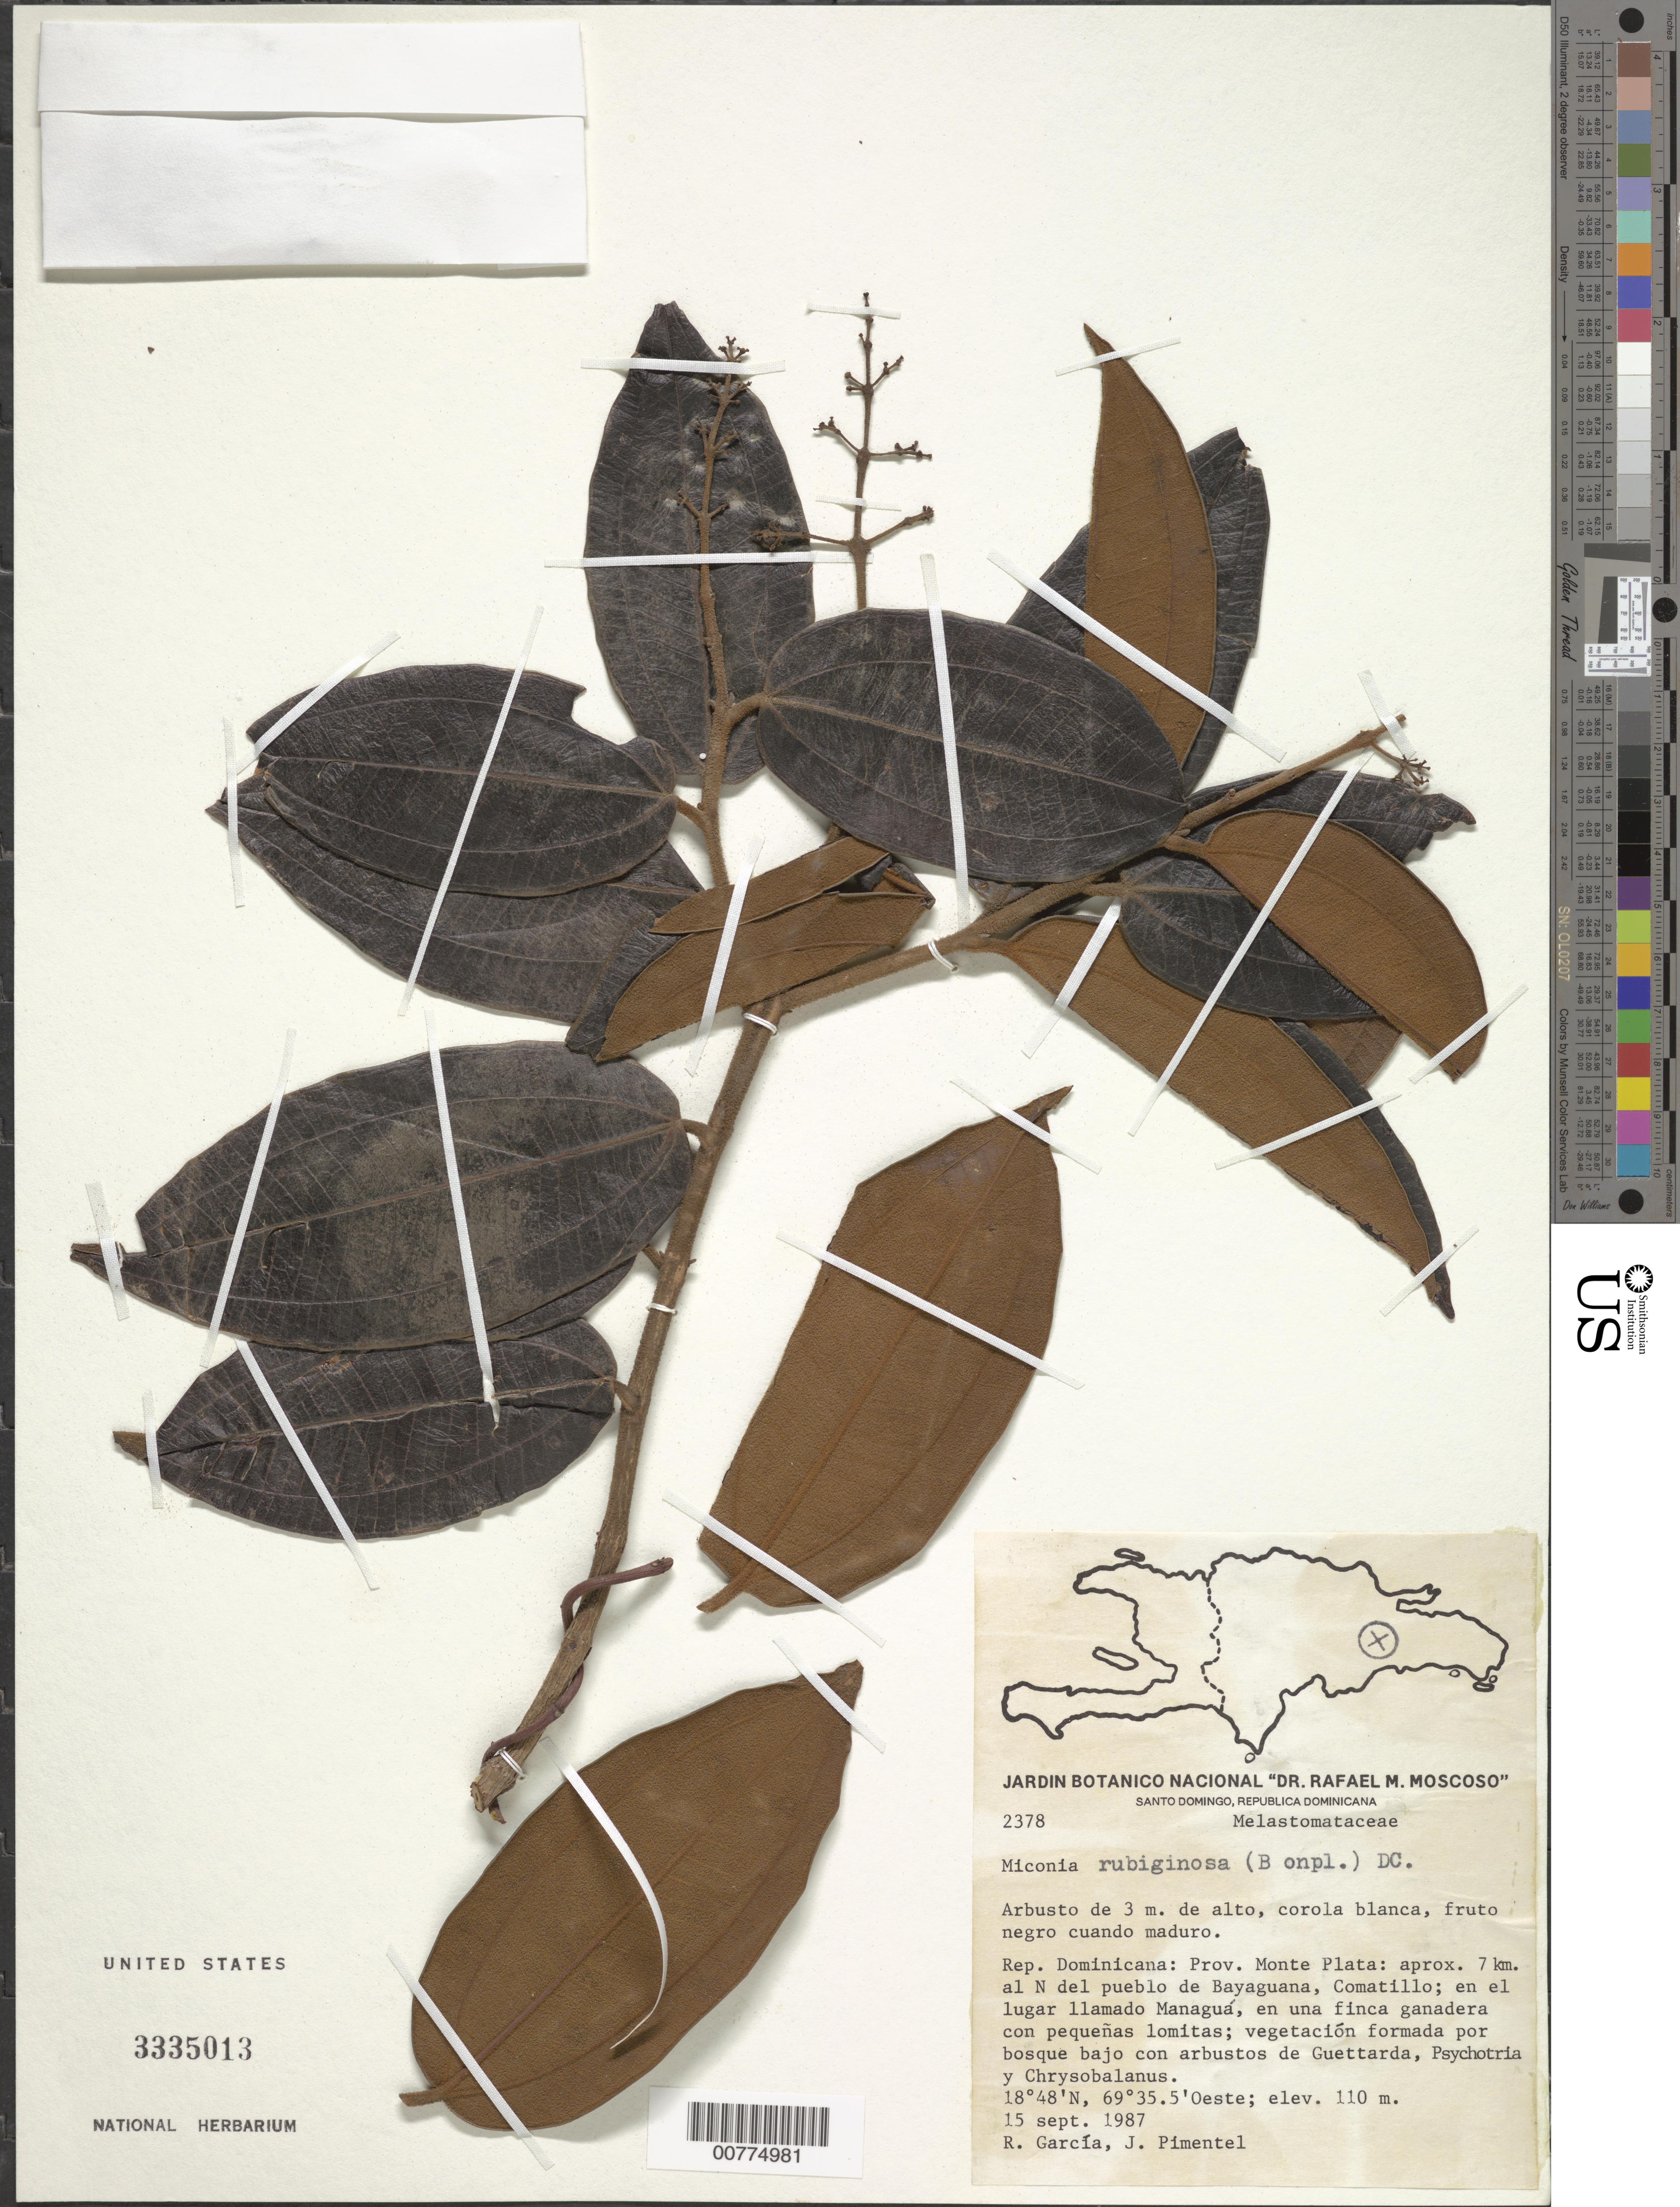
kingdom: Plantae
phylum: Tracheophyta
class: Magnoliopsida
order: Myrtales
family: Melastomataceae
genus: Miconia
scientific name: Miconia rubiginosa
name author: (Bonpl.) DC.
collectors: R. G. García & J. Pimentel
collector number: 2378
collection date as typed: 15 Sep 1987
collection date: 1987-09-15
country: Dominican Republic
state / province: Monte Plata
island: Hispaniola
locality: Aprox. 7 km N of Bayaguana town, Comatillo, in the place called Managuá, in a cattle-raising property with small hills.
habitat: Vegetation formed by low forest with shrubs of Guettarda, Psychotria and Chrysobalanus.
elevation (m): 110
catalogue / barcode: US 3335013